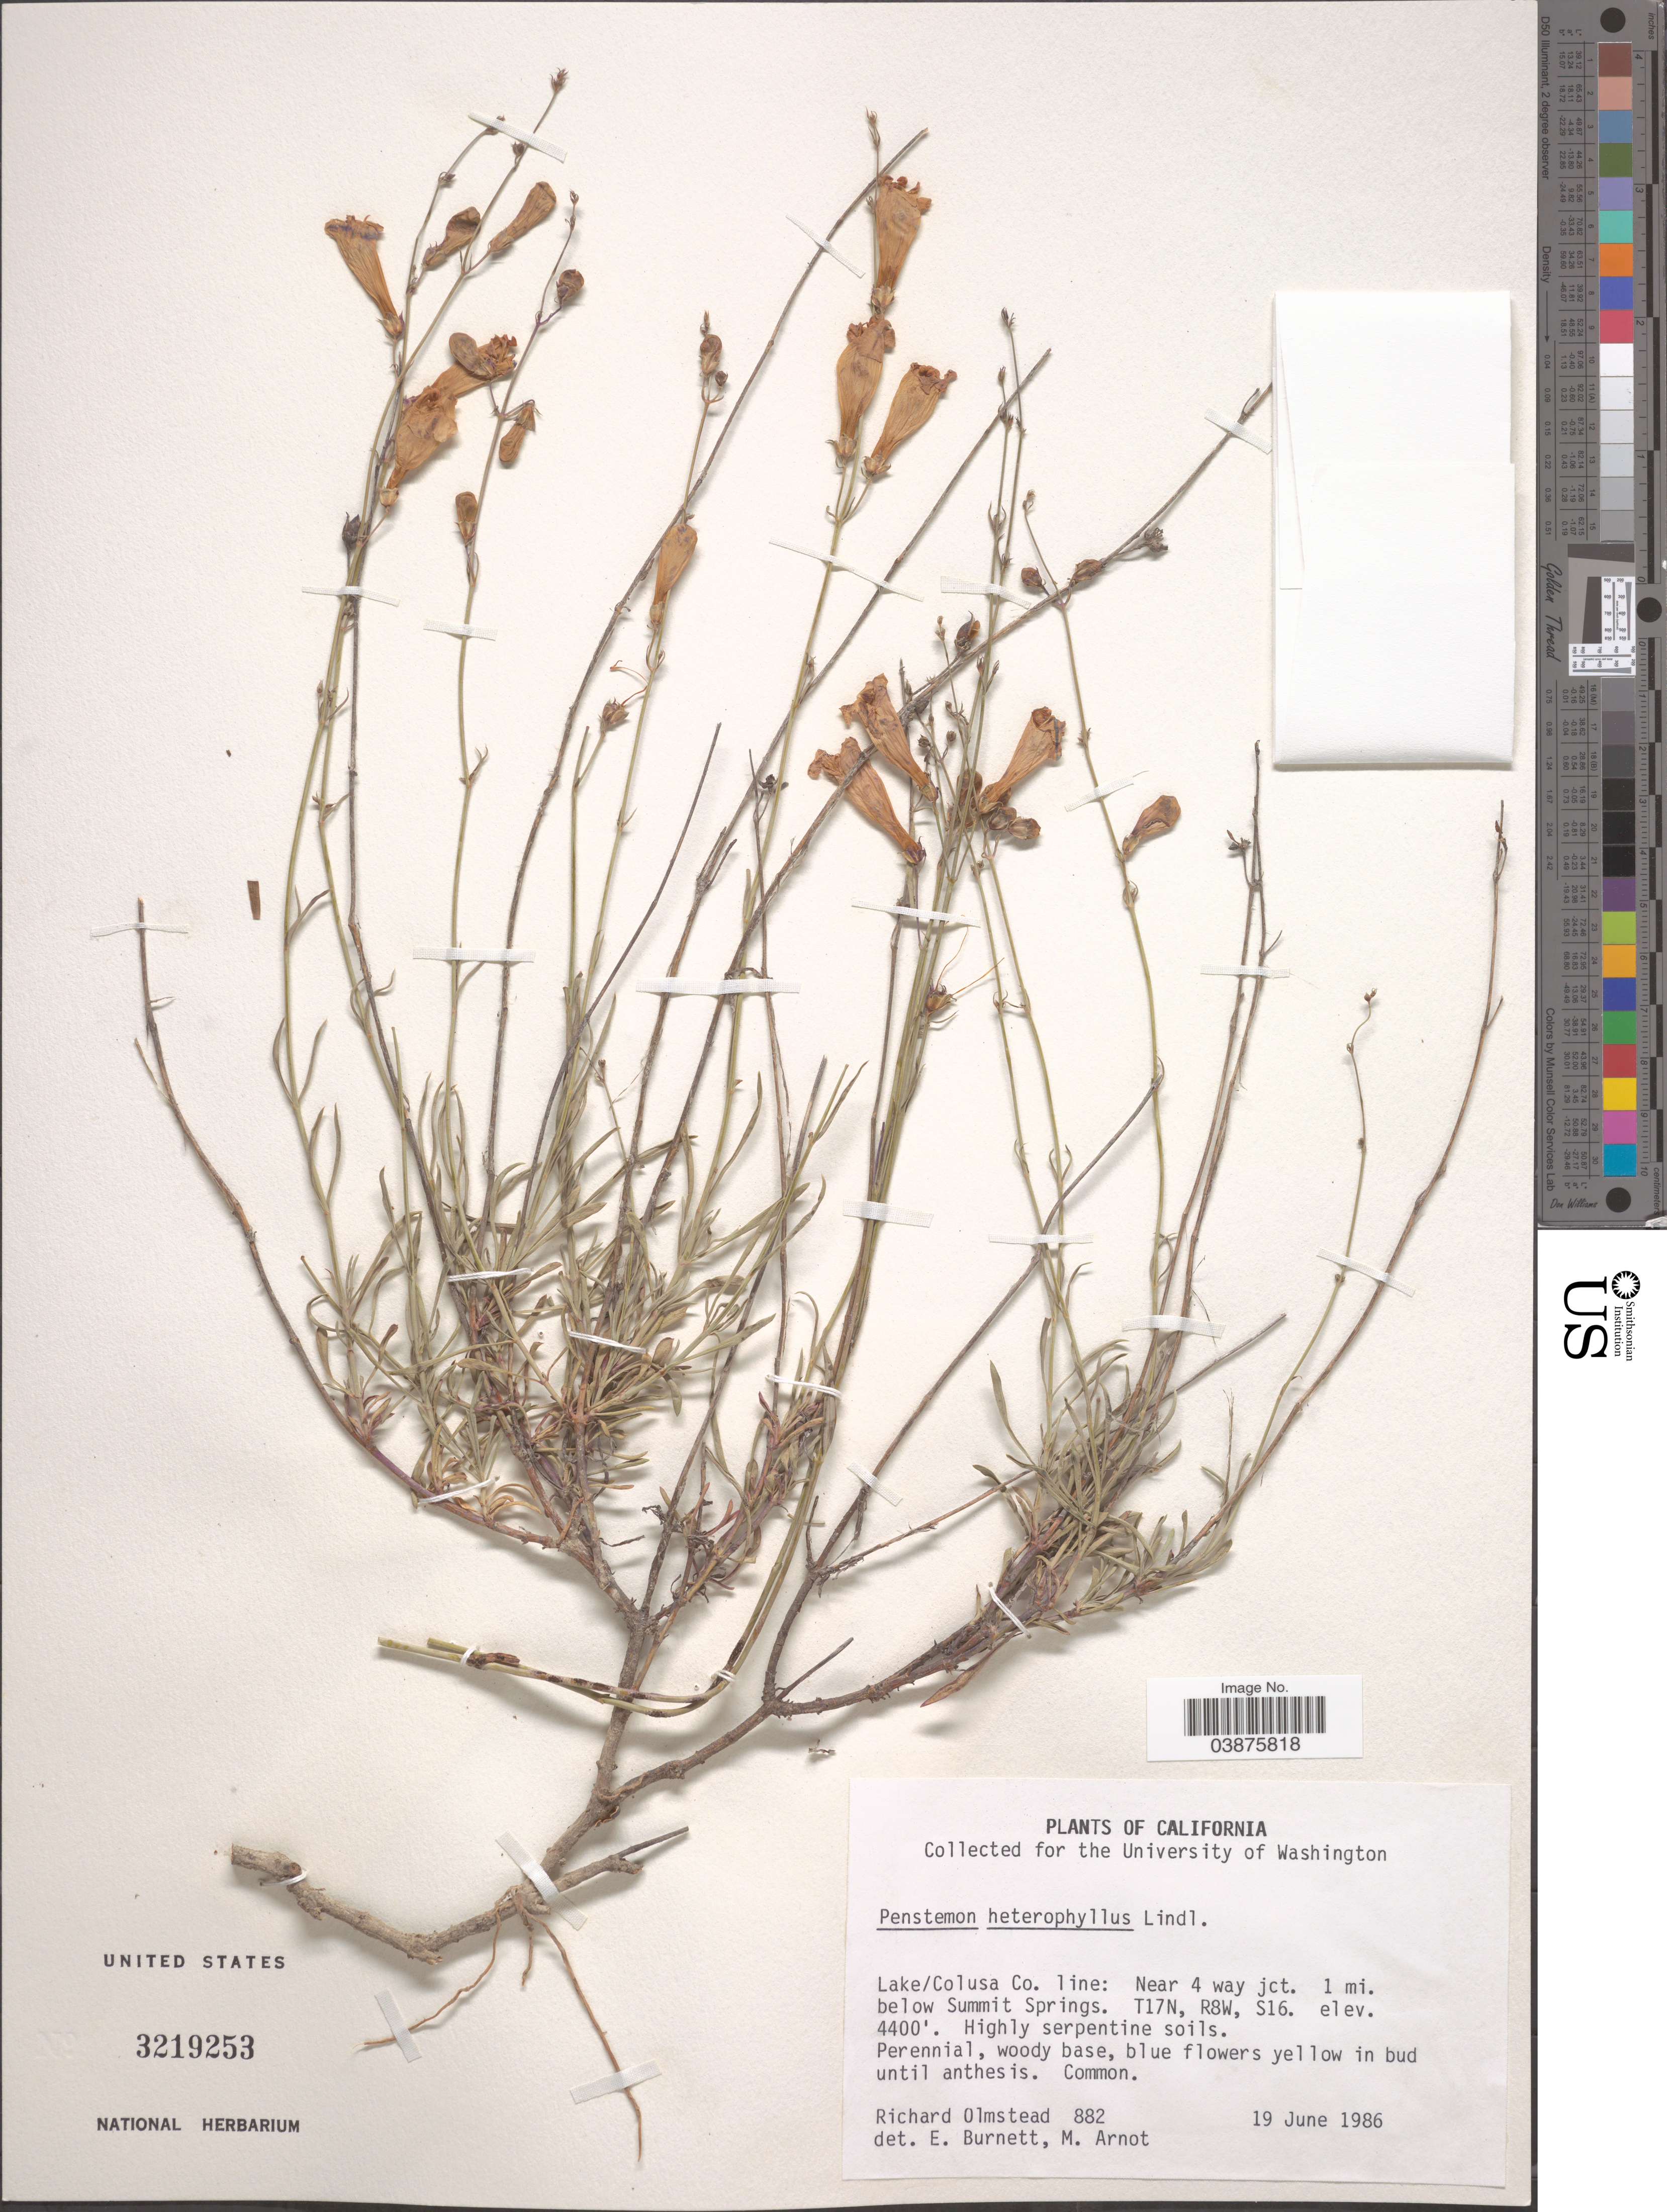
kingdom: Plantae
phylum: Tracheophyta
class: Magnoliopsida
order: Lamiales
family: Plantaginaceae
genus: Penstemon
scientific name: Penstemon heterophyllus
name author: Lindl.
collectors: R. Olmstead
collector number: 882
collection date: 1986-06-19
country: United States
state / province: California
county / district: Colusa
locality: Lake/Colusa Co. line: Near 4 way jct. 1 mi. below Summit Springs. T17N, R8W, S16.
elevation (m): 1341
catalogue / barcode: US 3219253